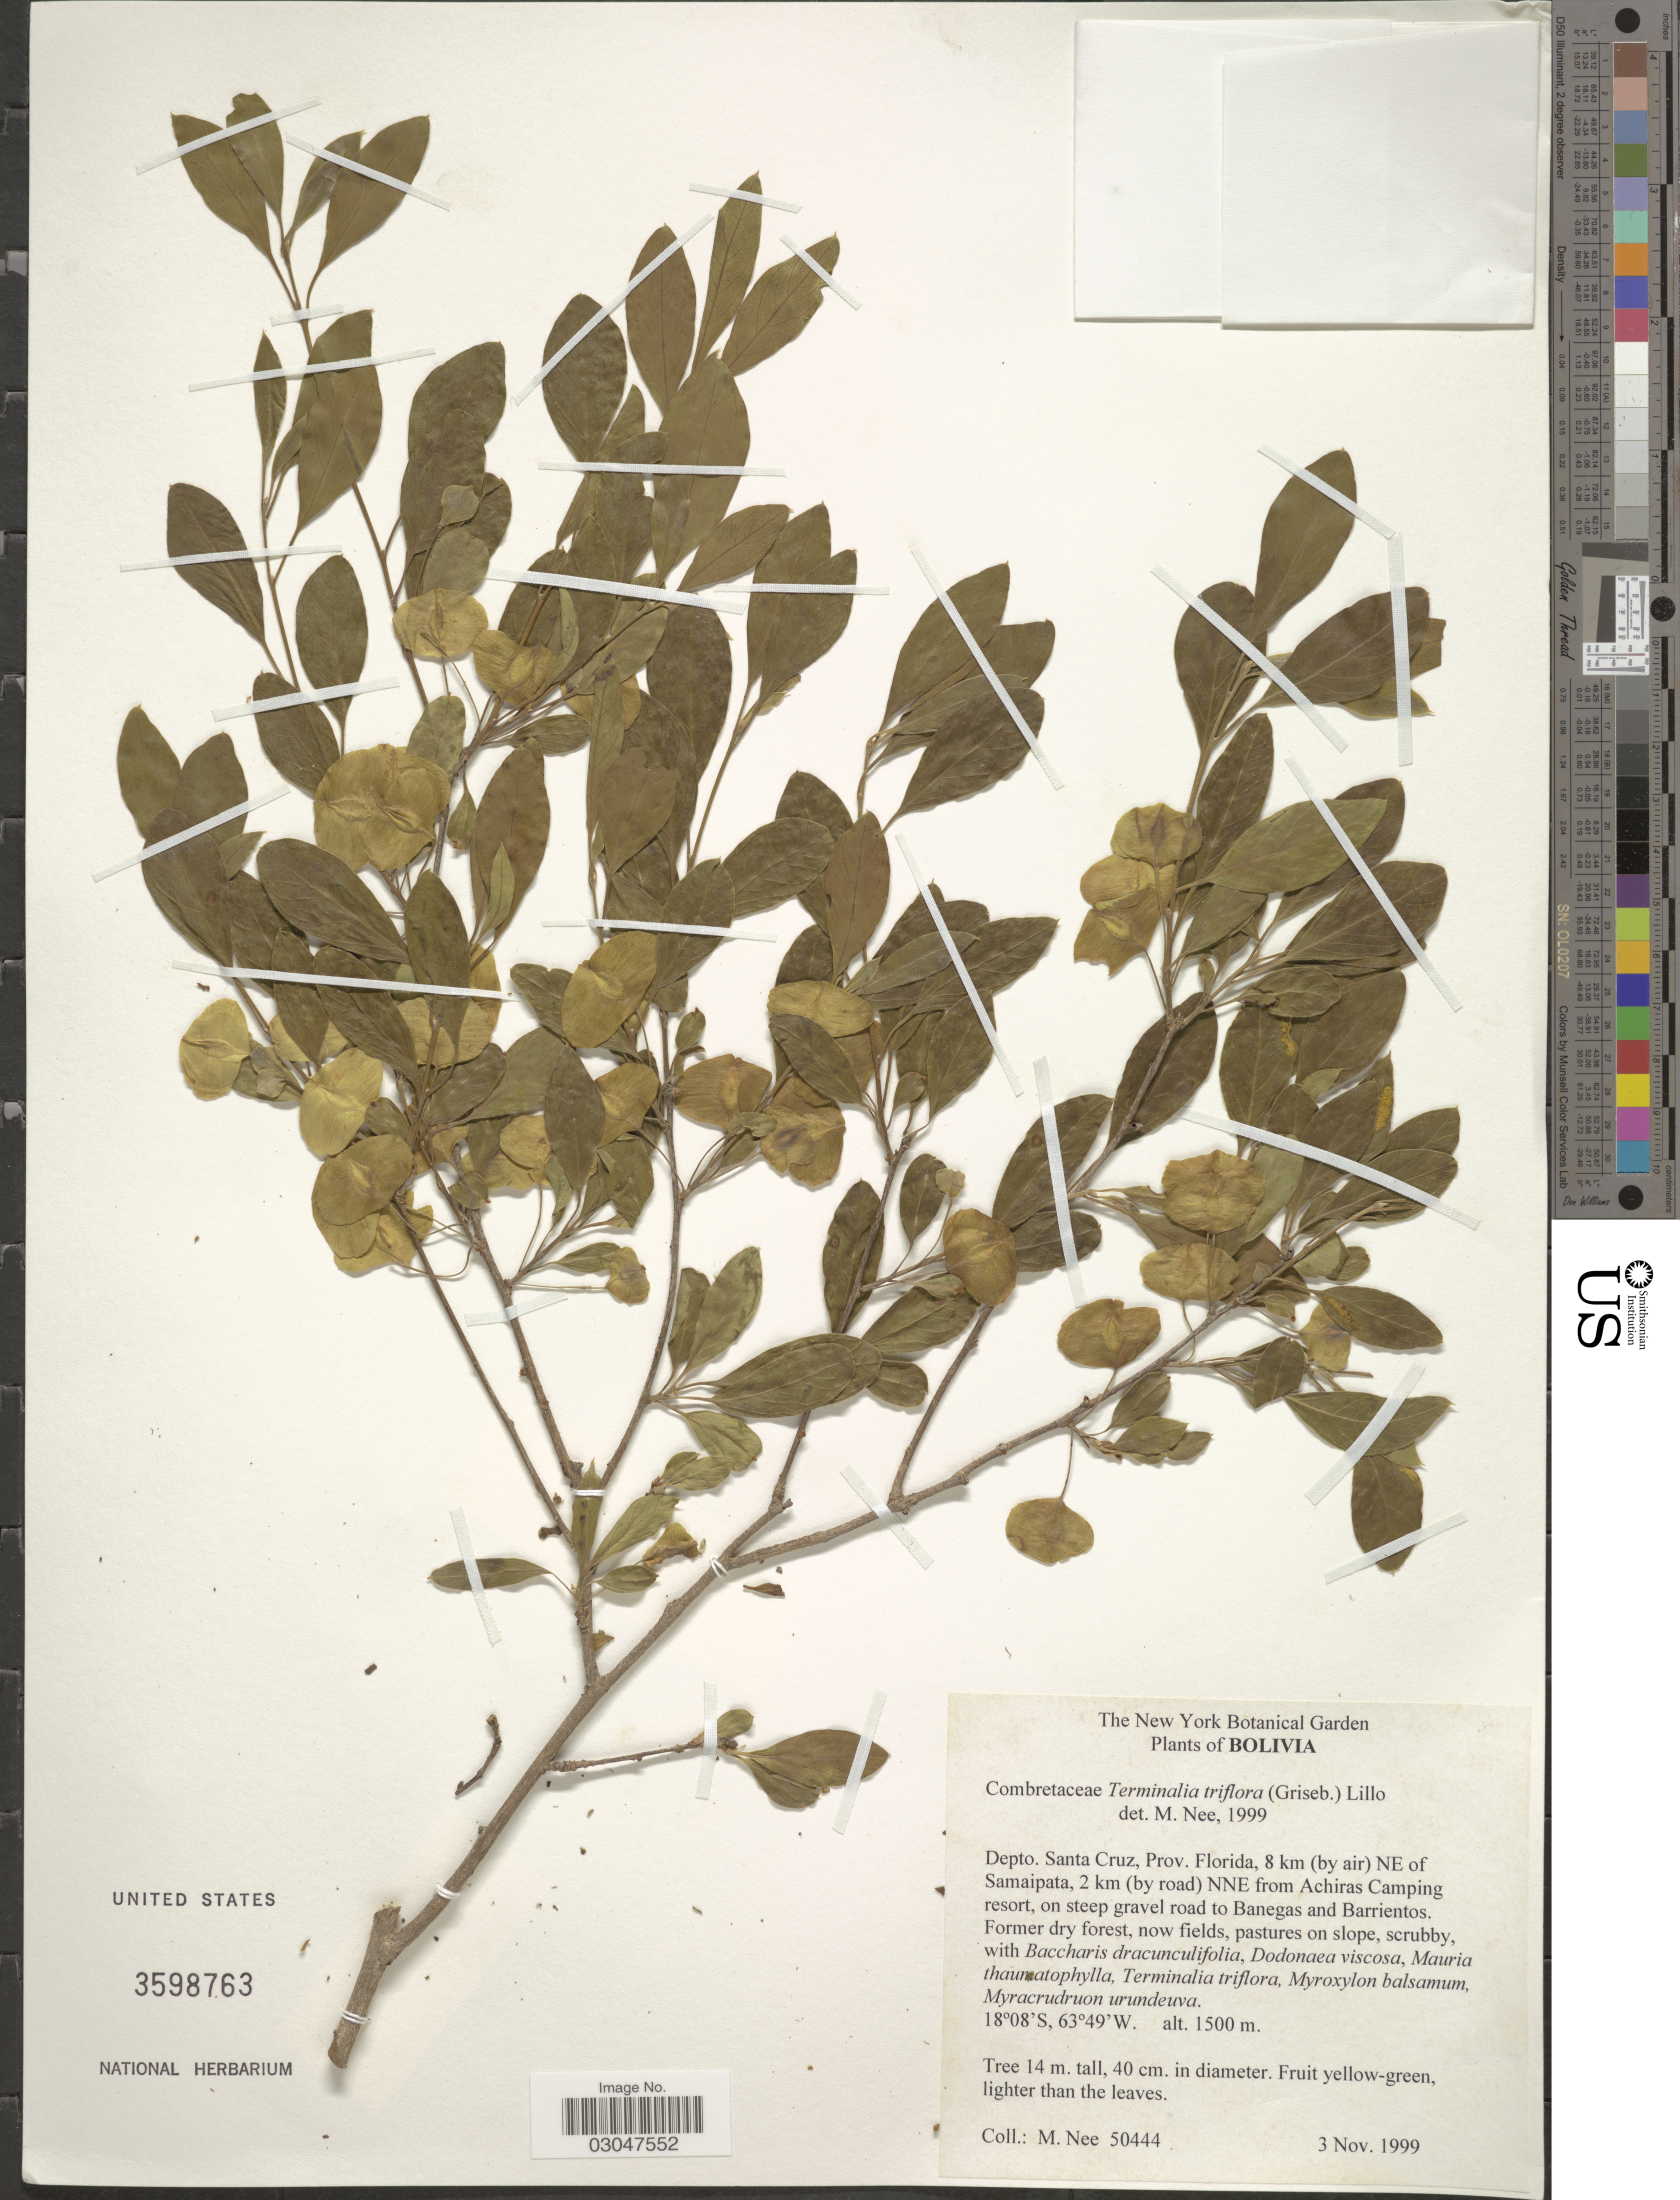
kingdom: Plantae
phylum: Tracheophyta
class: Magnoliopsida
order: Myrtales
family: Combretaceae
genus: Terminalia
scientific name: Terminalia triflora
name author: (Griseb.) Lillo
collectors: M. Nee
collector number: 50444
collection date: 1999-11-03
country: Bolivia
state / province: Santa Cruz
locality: Depto. Santa Cruz, Prov. Florida, 8 km (by air) NE of Samaipata, 2 km (by road) NNE from Achiras Camping resort, on steep gravel road to Banegas and Barrientos.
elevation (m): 1500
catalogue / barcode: US 3598763